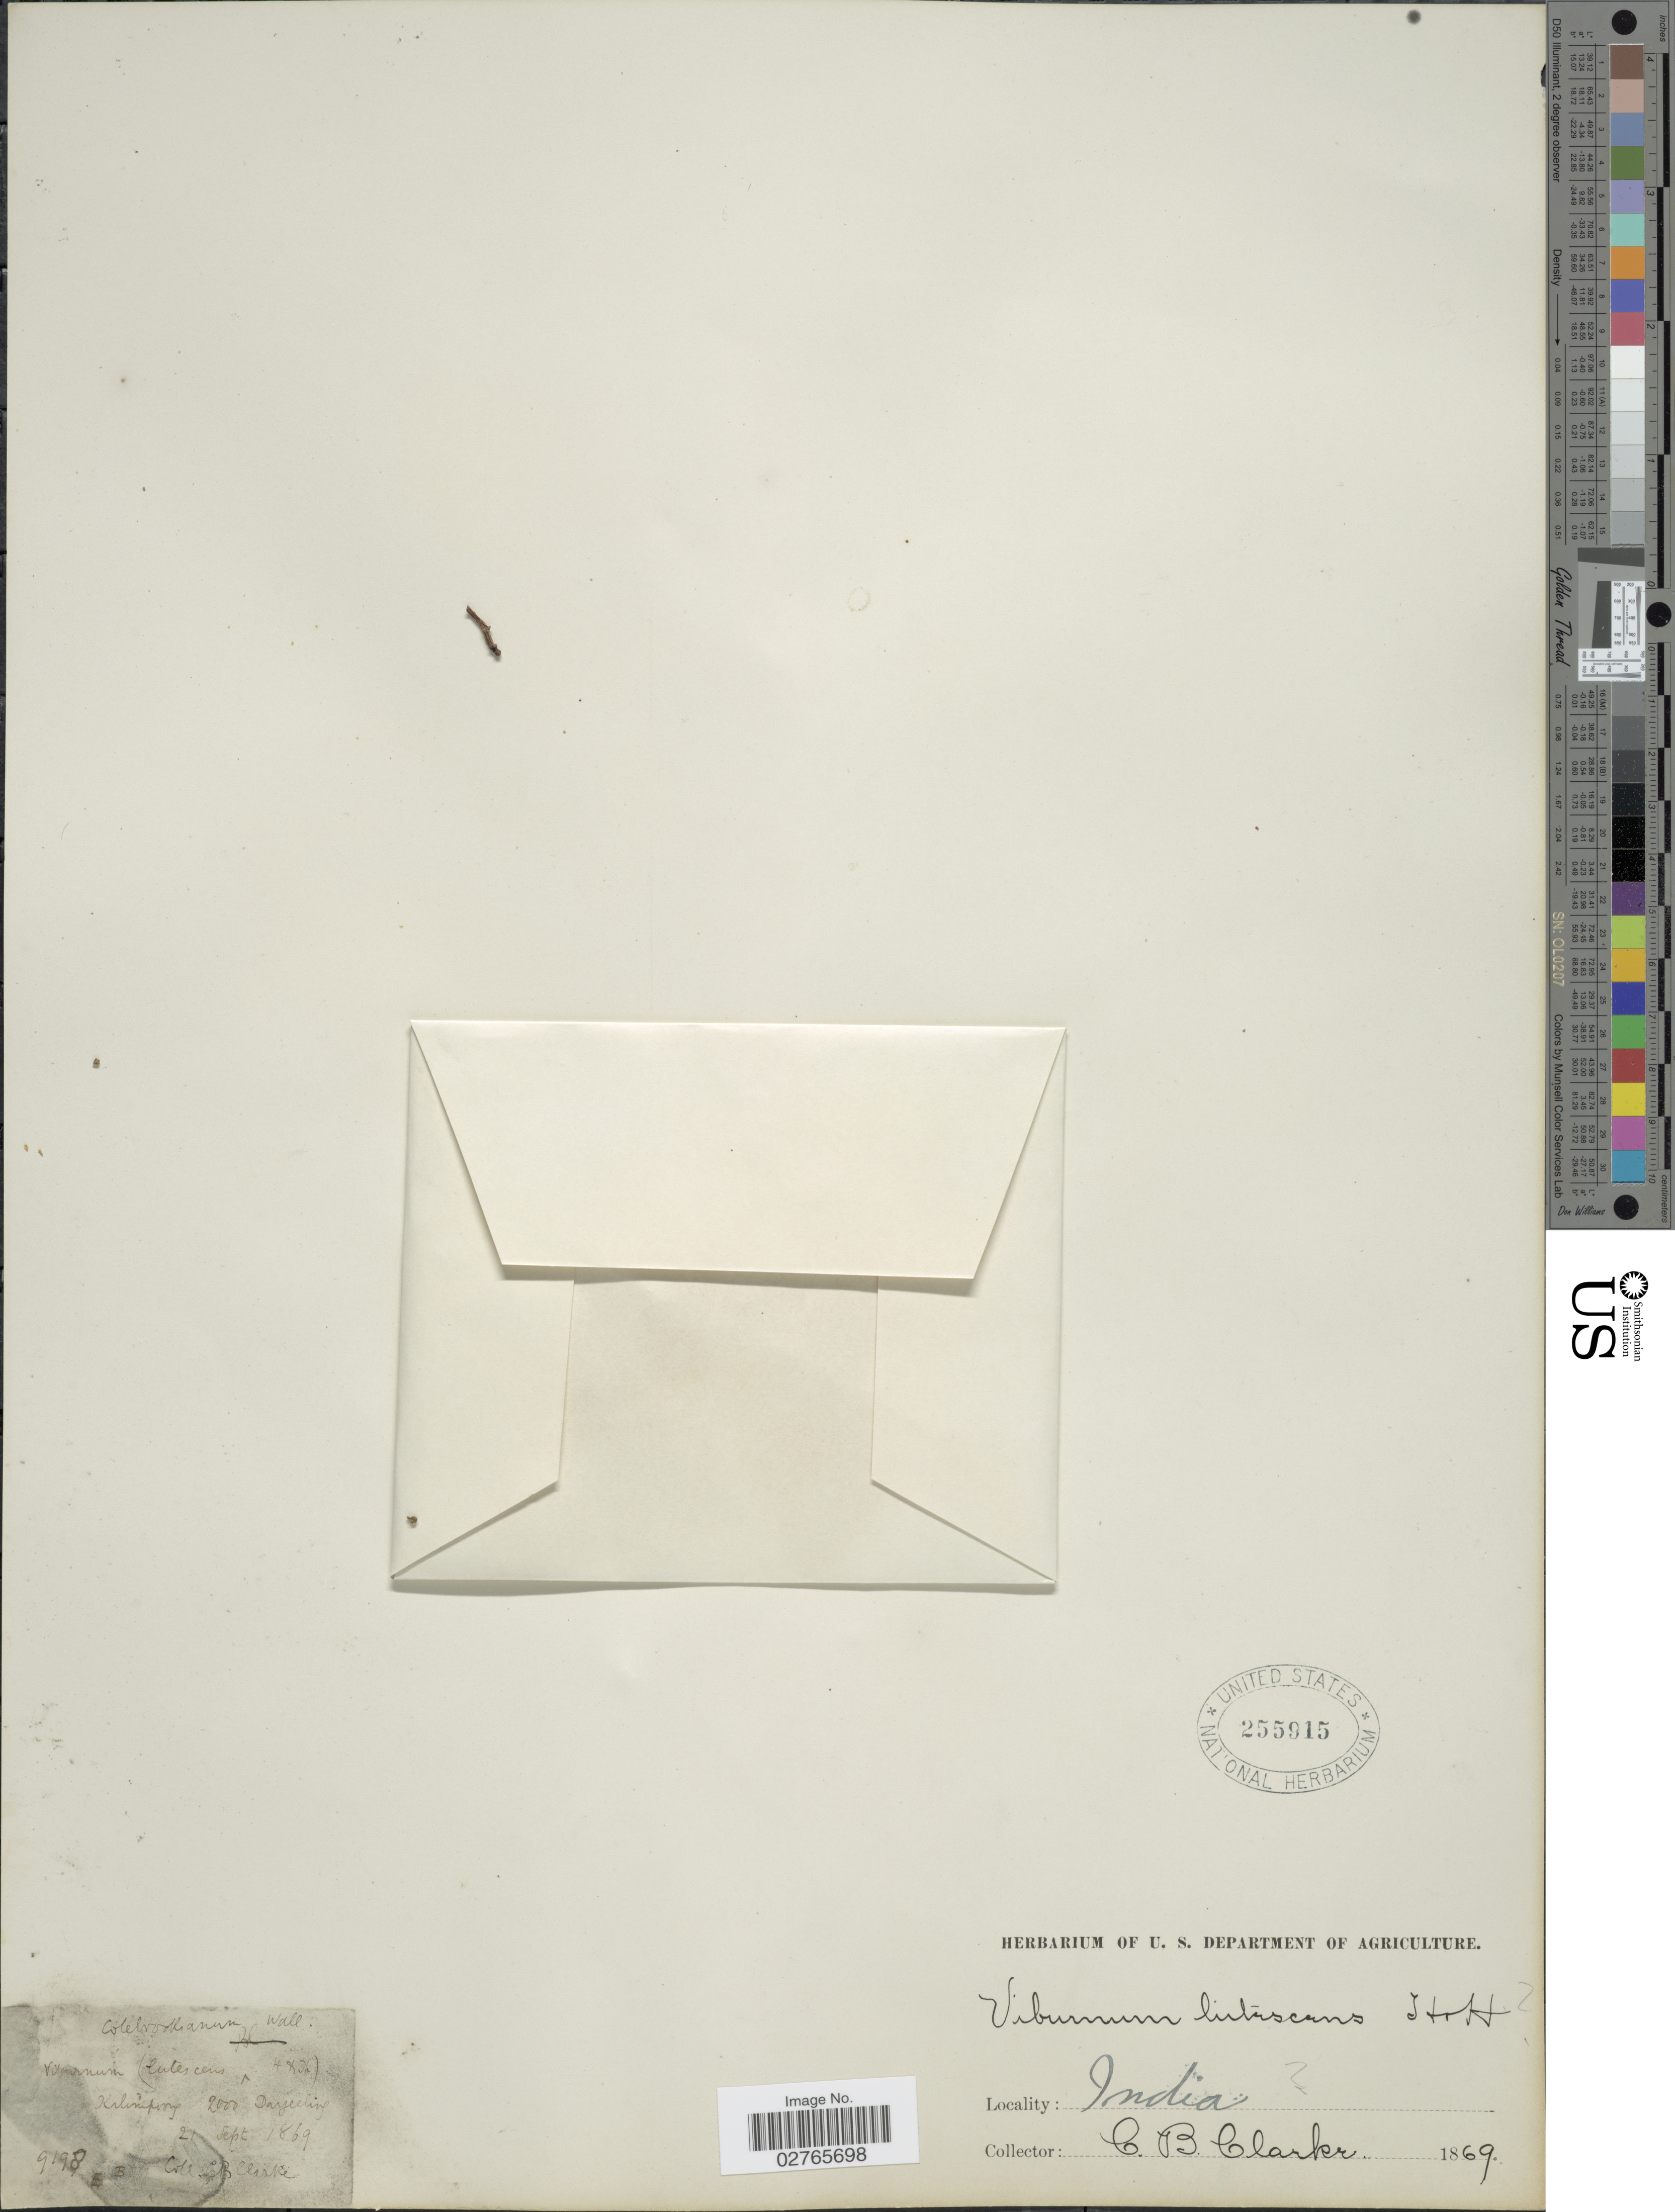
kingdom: Plantae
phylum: Tracheophyta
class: Magnoliopsida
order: Dipsacales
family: Viburnaceae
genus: Viburnum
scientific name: Viburnum colebrookeanum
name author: Wall. ex DC.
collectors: C. B. Clarke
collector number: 9198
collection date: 1869-09-21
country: India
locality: Kilimpong, Darjeeling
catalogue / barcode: US 255915